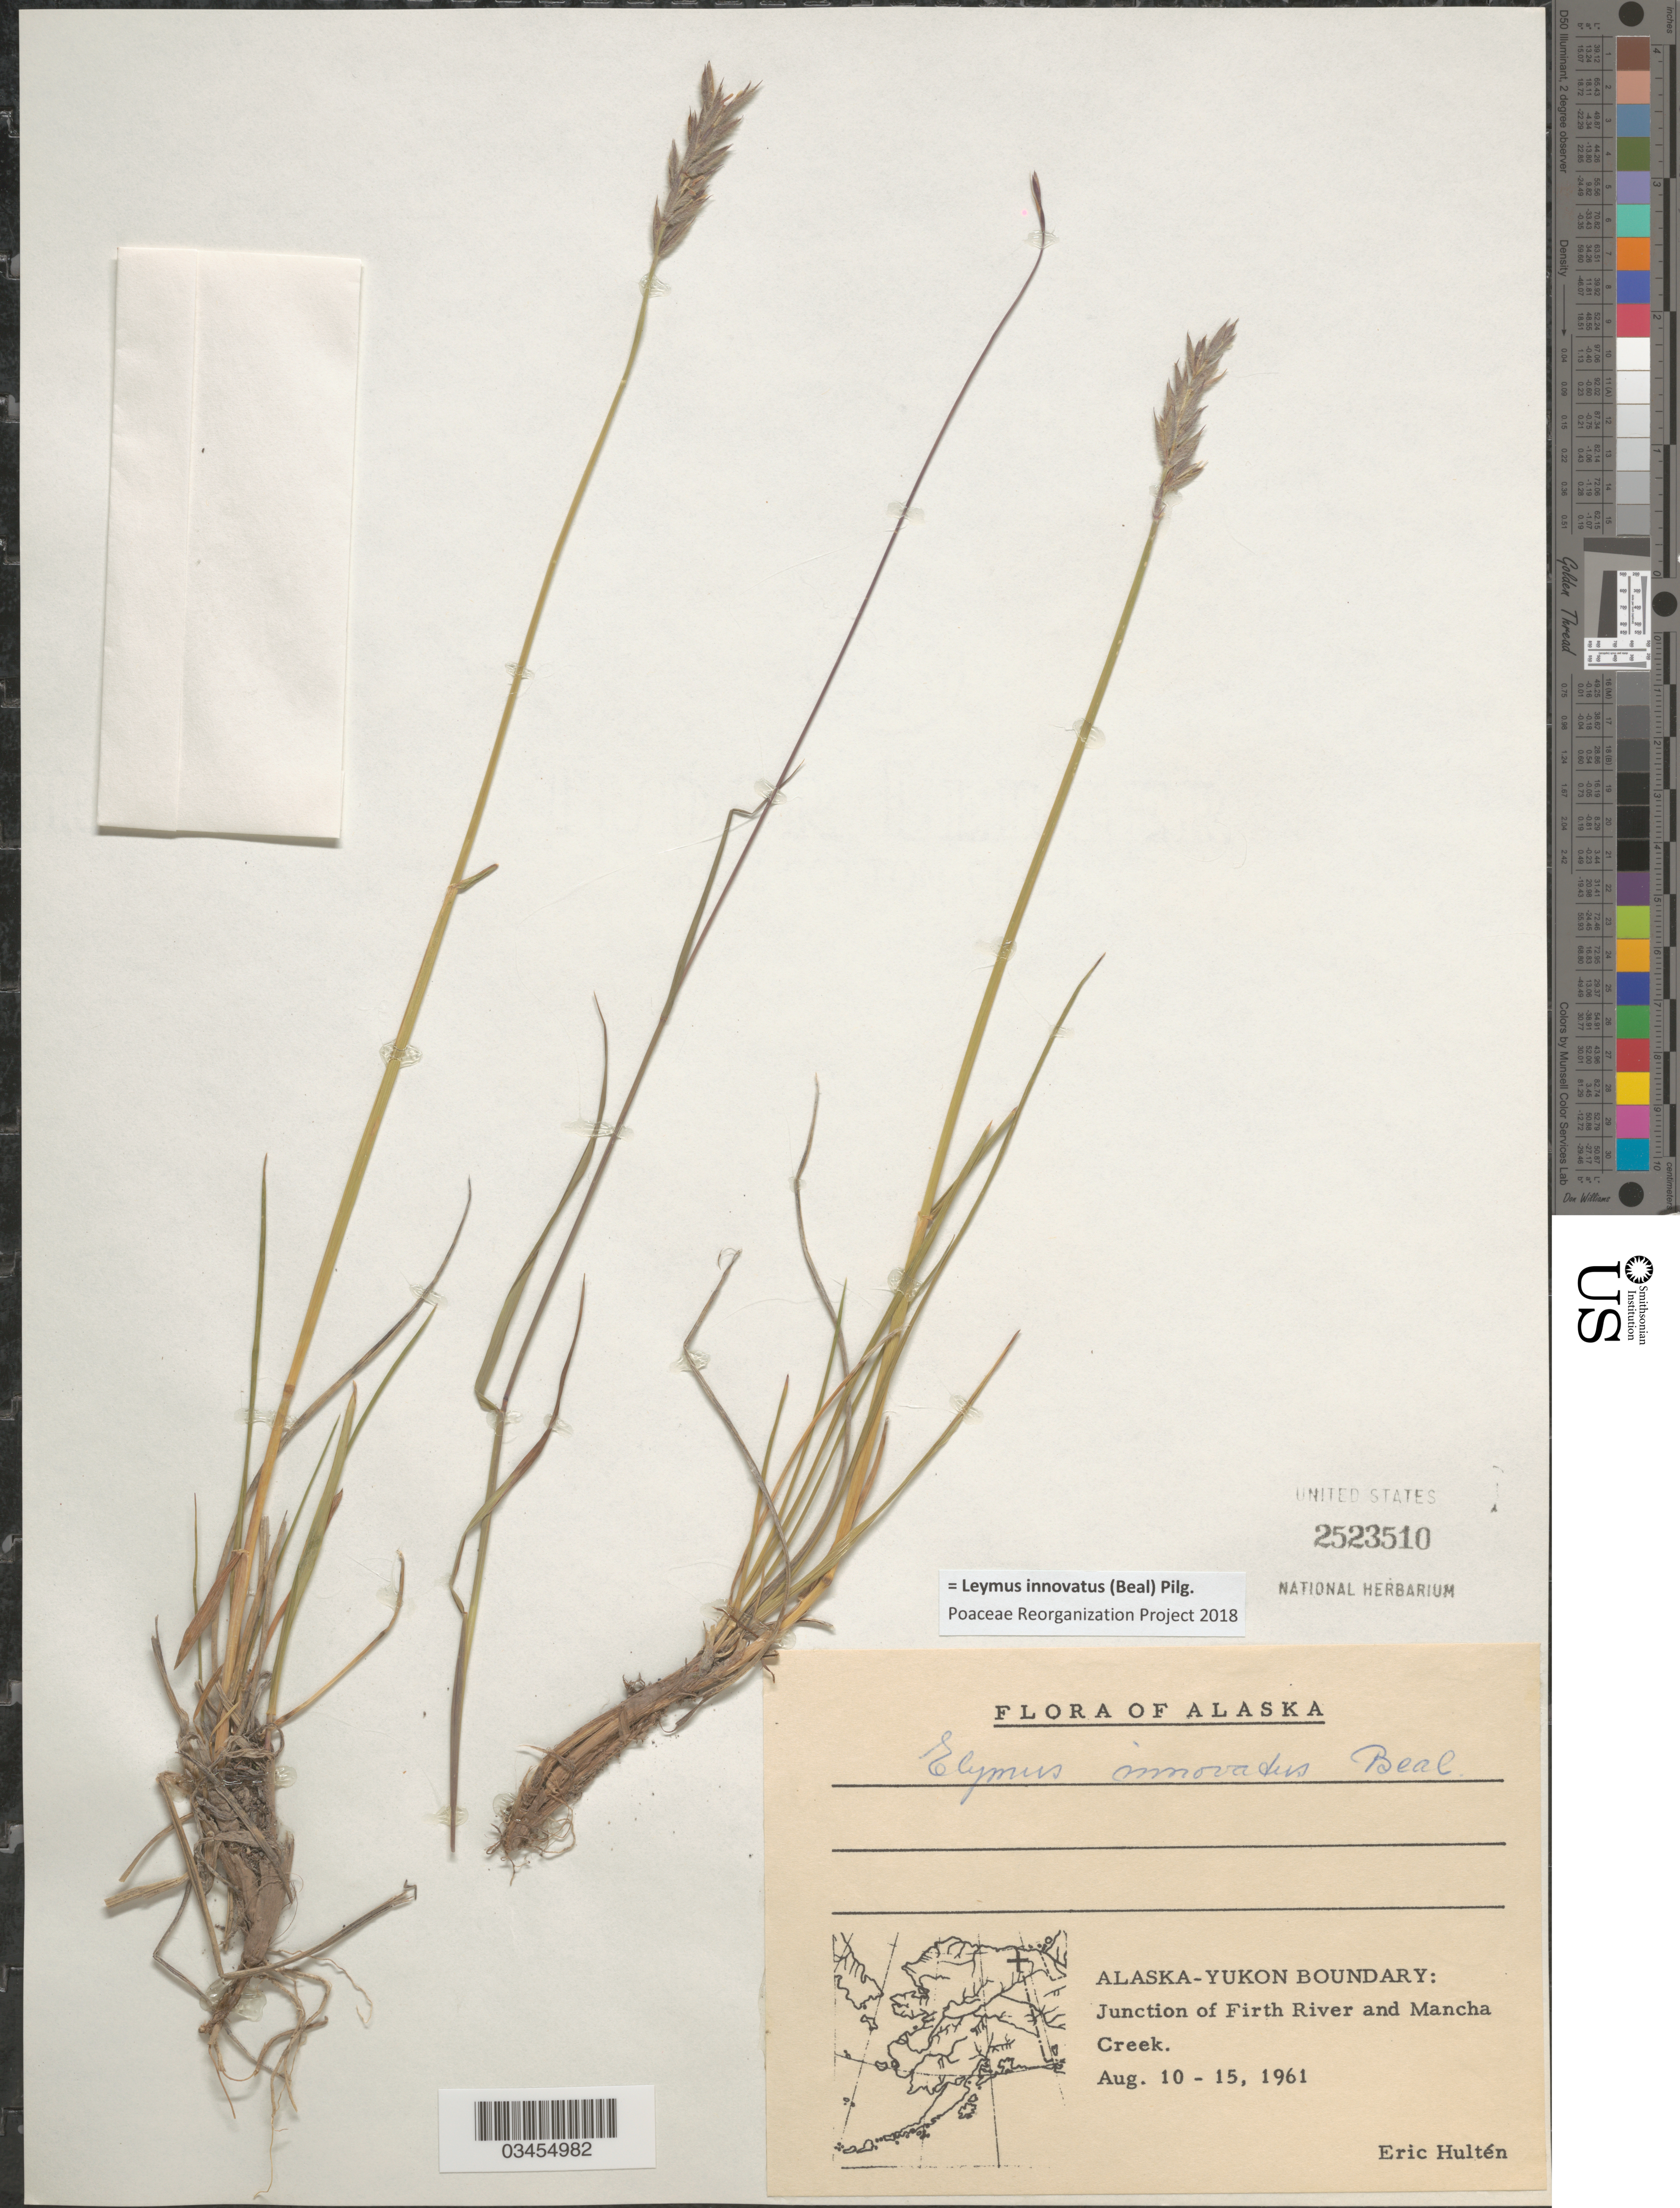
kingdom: Plantae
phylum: Tracheophyta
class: Liliopsida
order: Poales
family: Poaceae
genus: Leymus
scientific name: Leymus innovatus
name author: (W.J. Beal) Pilg.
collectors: E. G. Hultén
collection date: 1961-08-10/1961-08-15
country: United States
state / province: Alaska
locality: Alaska-Yukon Boundary: Junction of Firth River and Mancha Creek.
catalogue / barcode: US 2523510